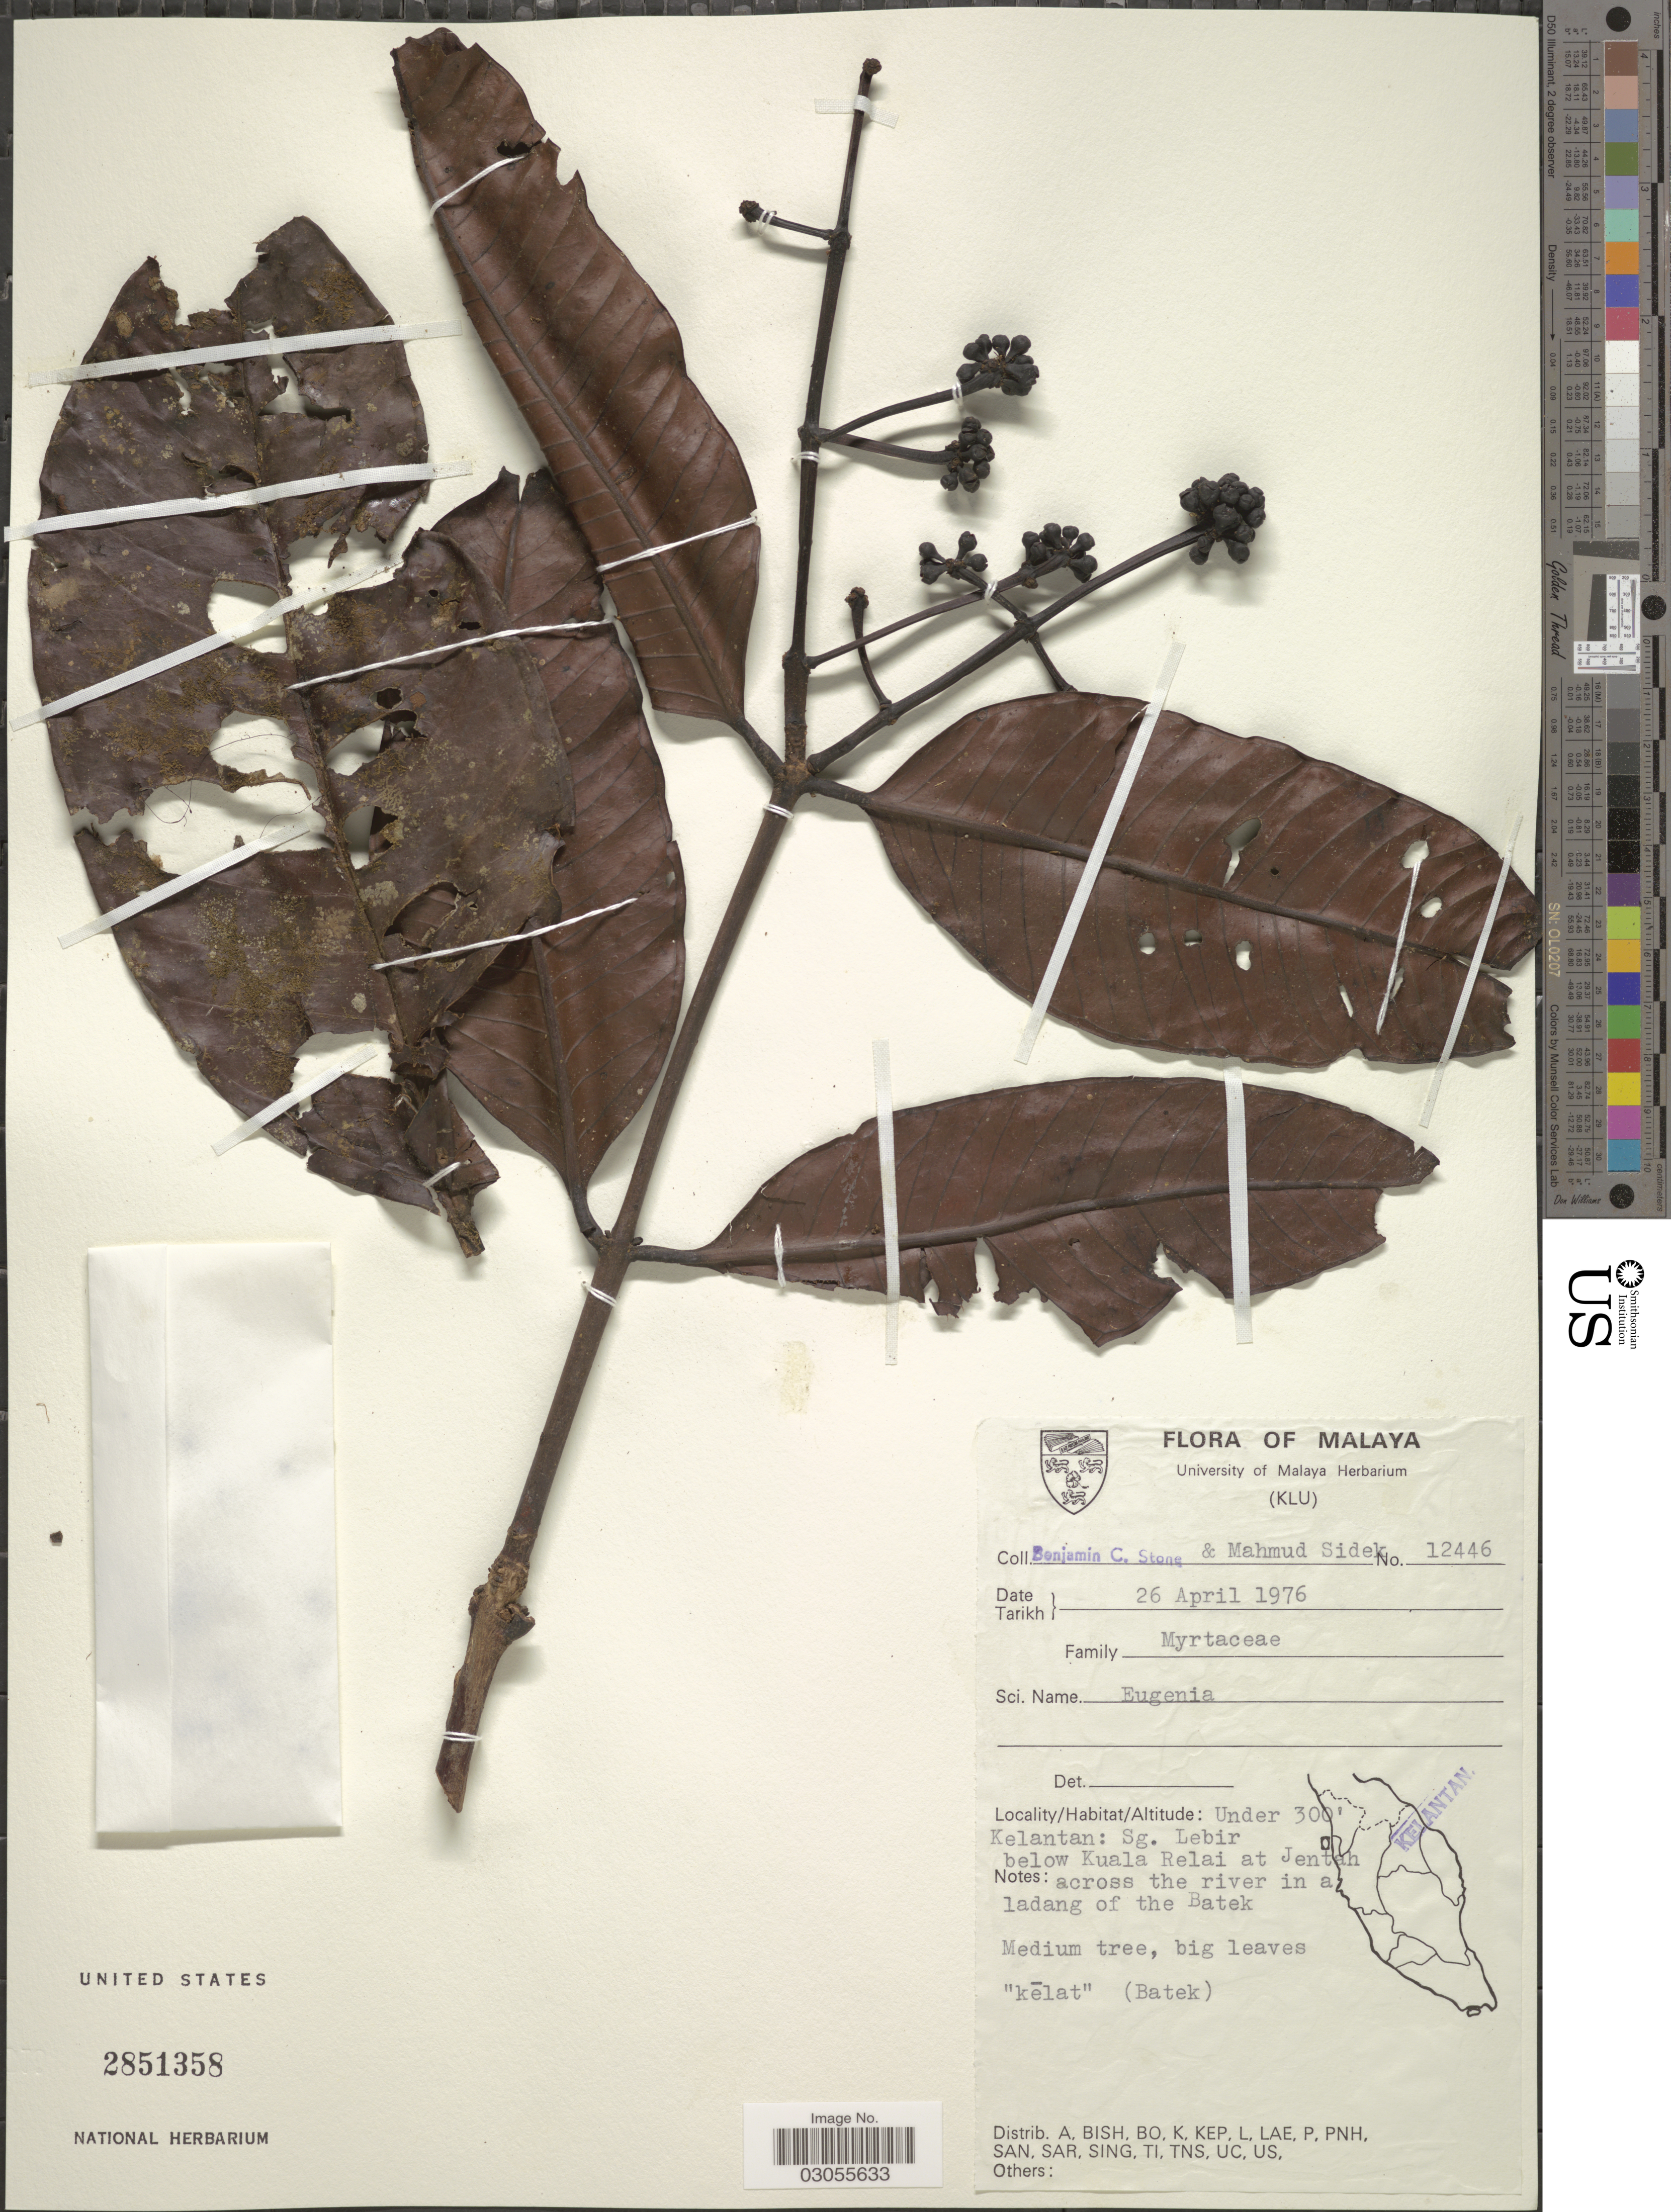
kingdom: Plantae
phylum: Tracheophyta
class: Magnoliopsida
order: Myrtales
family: Myrtaceae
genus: Eugenia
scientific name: Eugenia sp.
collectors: B. C. Stone & M. Sidek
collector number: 12446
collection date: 1976-04-26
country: Malaysia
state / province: Kelantan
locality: Sg. Lebir below Kuala Relai at Jentah across the river in a ladang of the Batek.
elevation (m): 91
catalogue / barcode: US 2851358